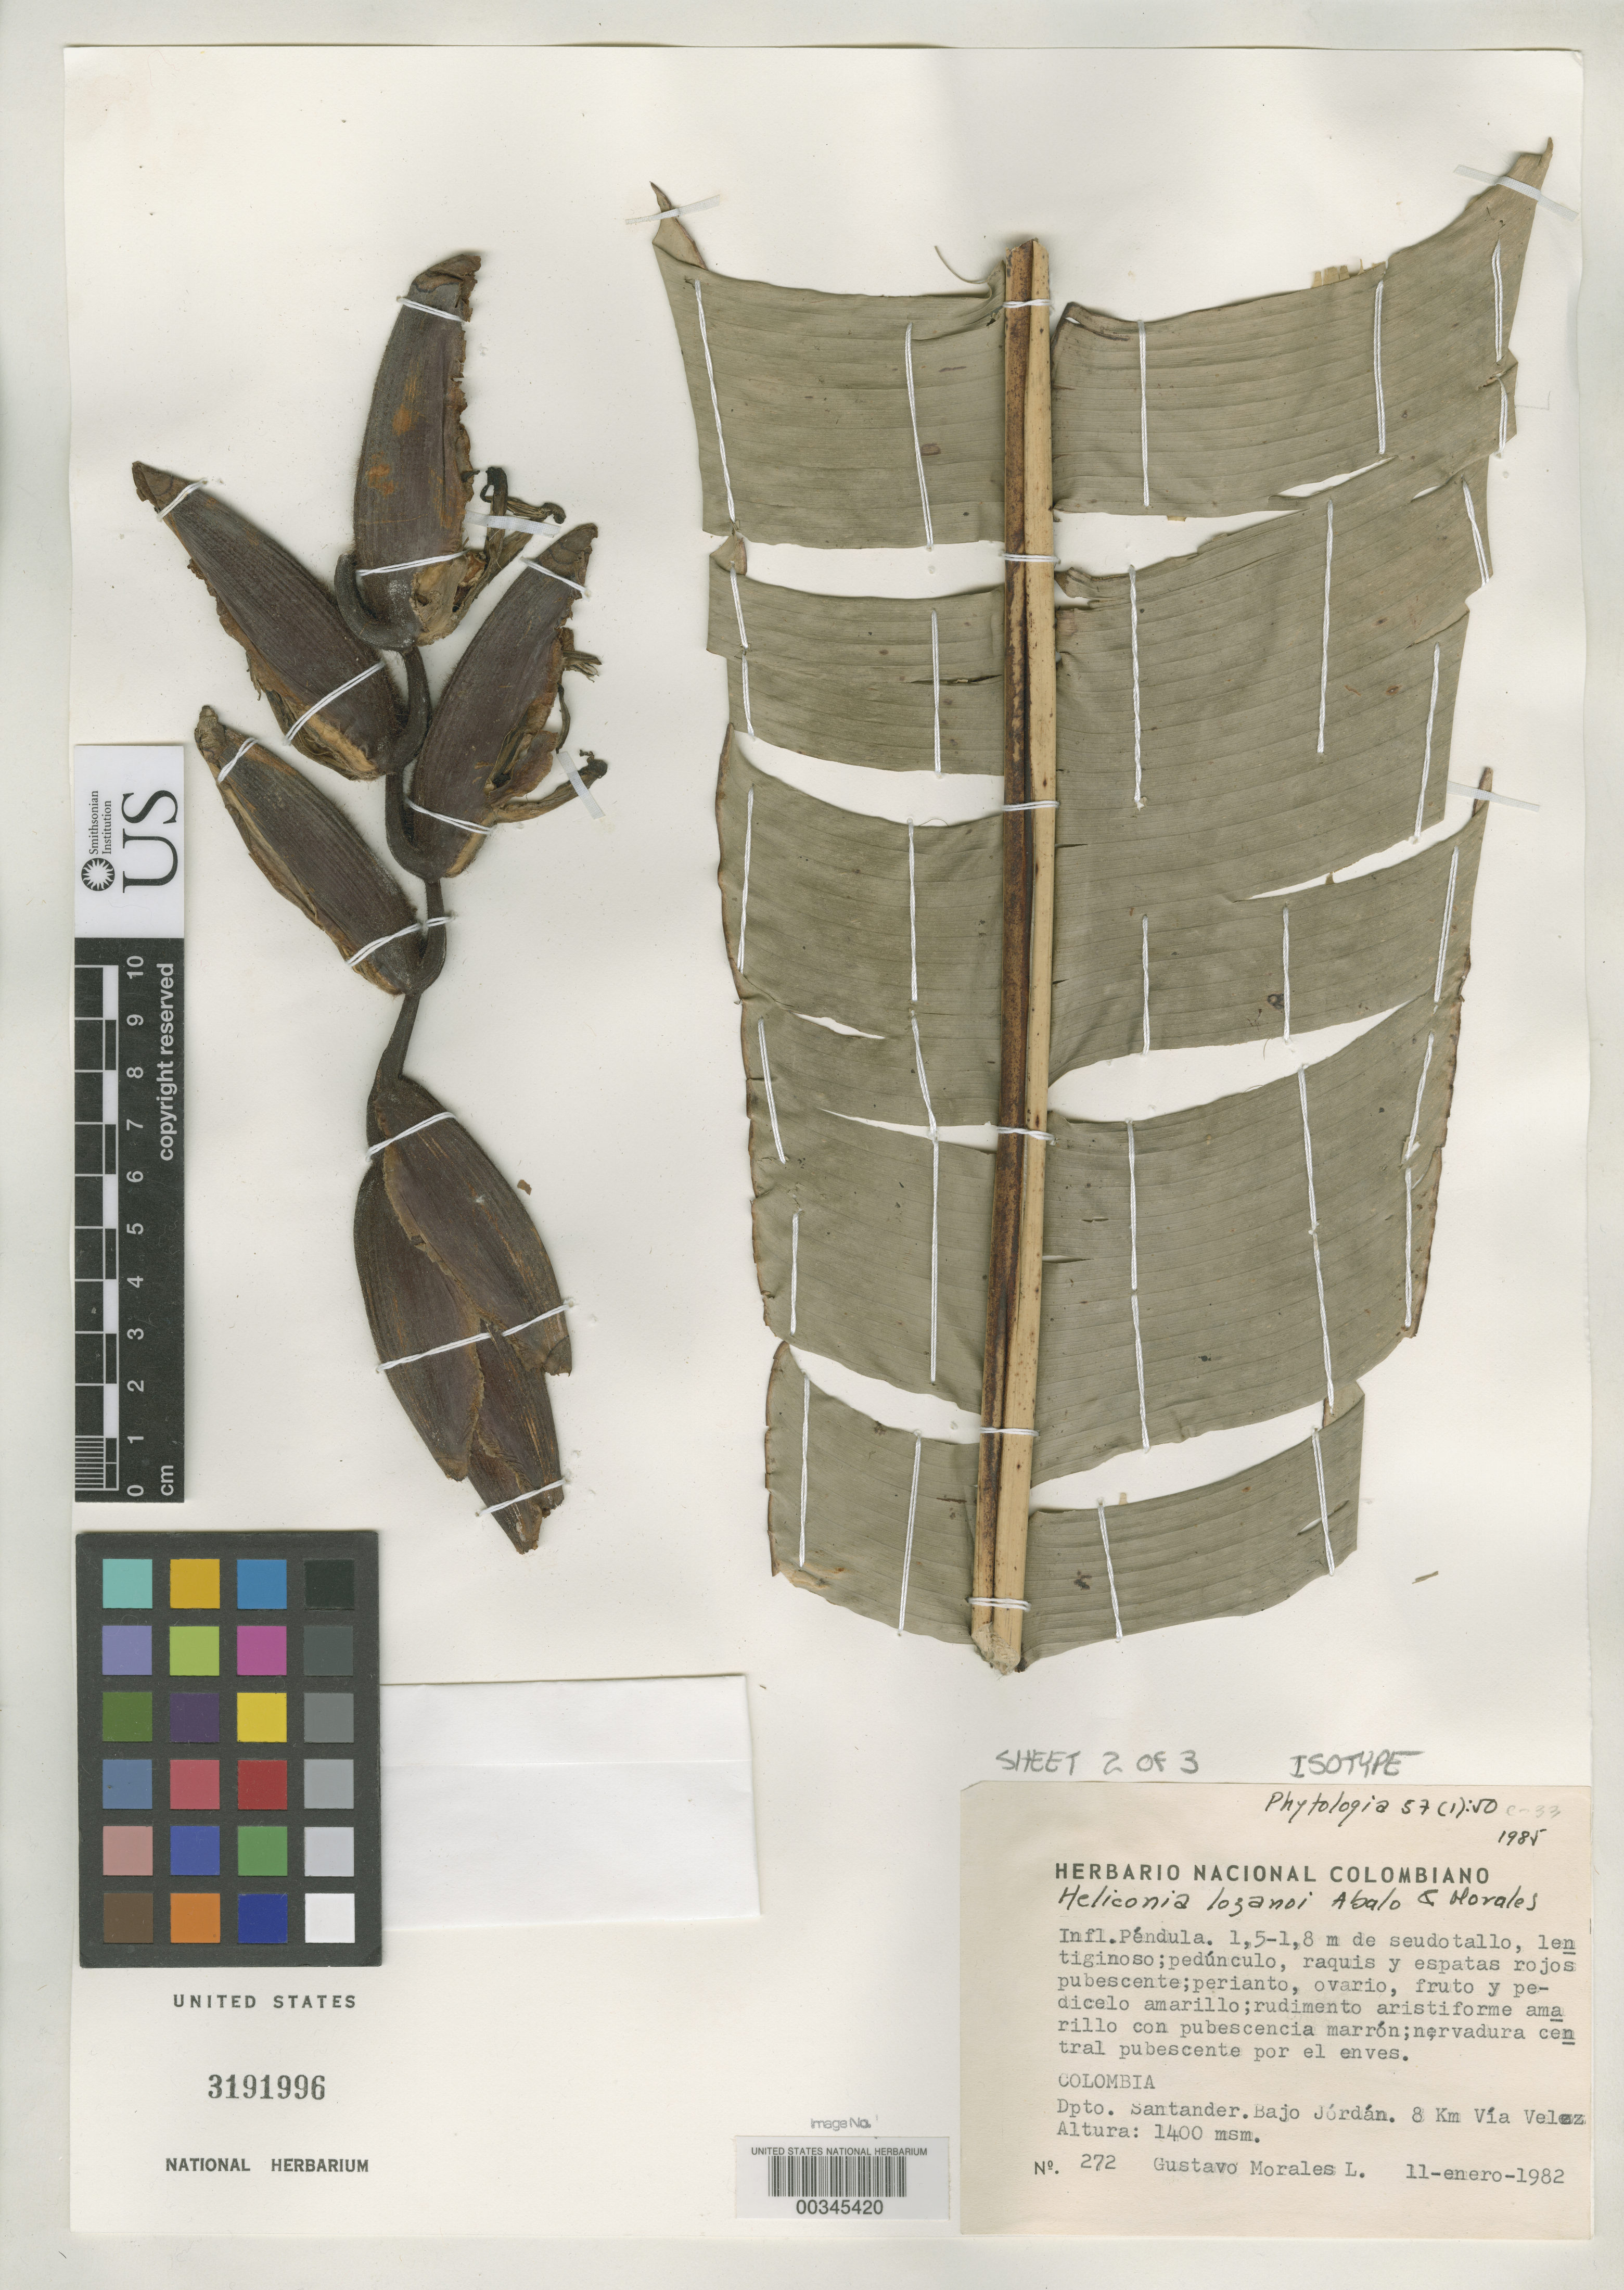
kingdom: Plantae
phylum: Tracheophyta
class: Liliopsida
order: Zingiberales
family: Heliconiaceae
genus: Heliconia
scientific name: Heliconia lozanoi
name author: Abalo & G. Morales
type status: Isotype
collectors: G. Morales L.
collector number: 272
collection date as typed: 11 Jan 1982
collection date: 1982-01-11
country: Colombia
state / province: Santander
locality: Bajo Jordan, 8 km via Velez Altura.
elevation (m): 1400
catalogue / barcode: US 3191996